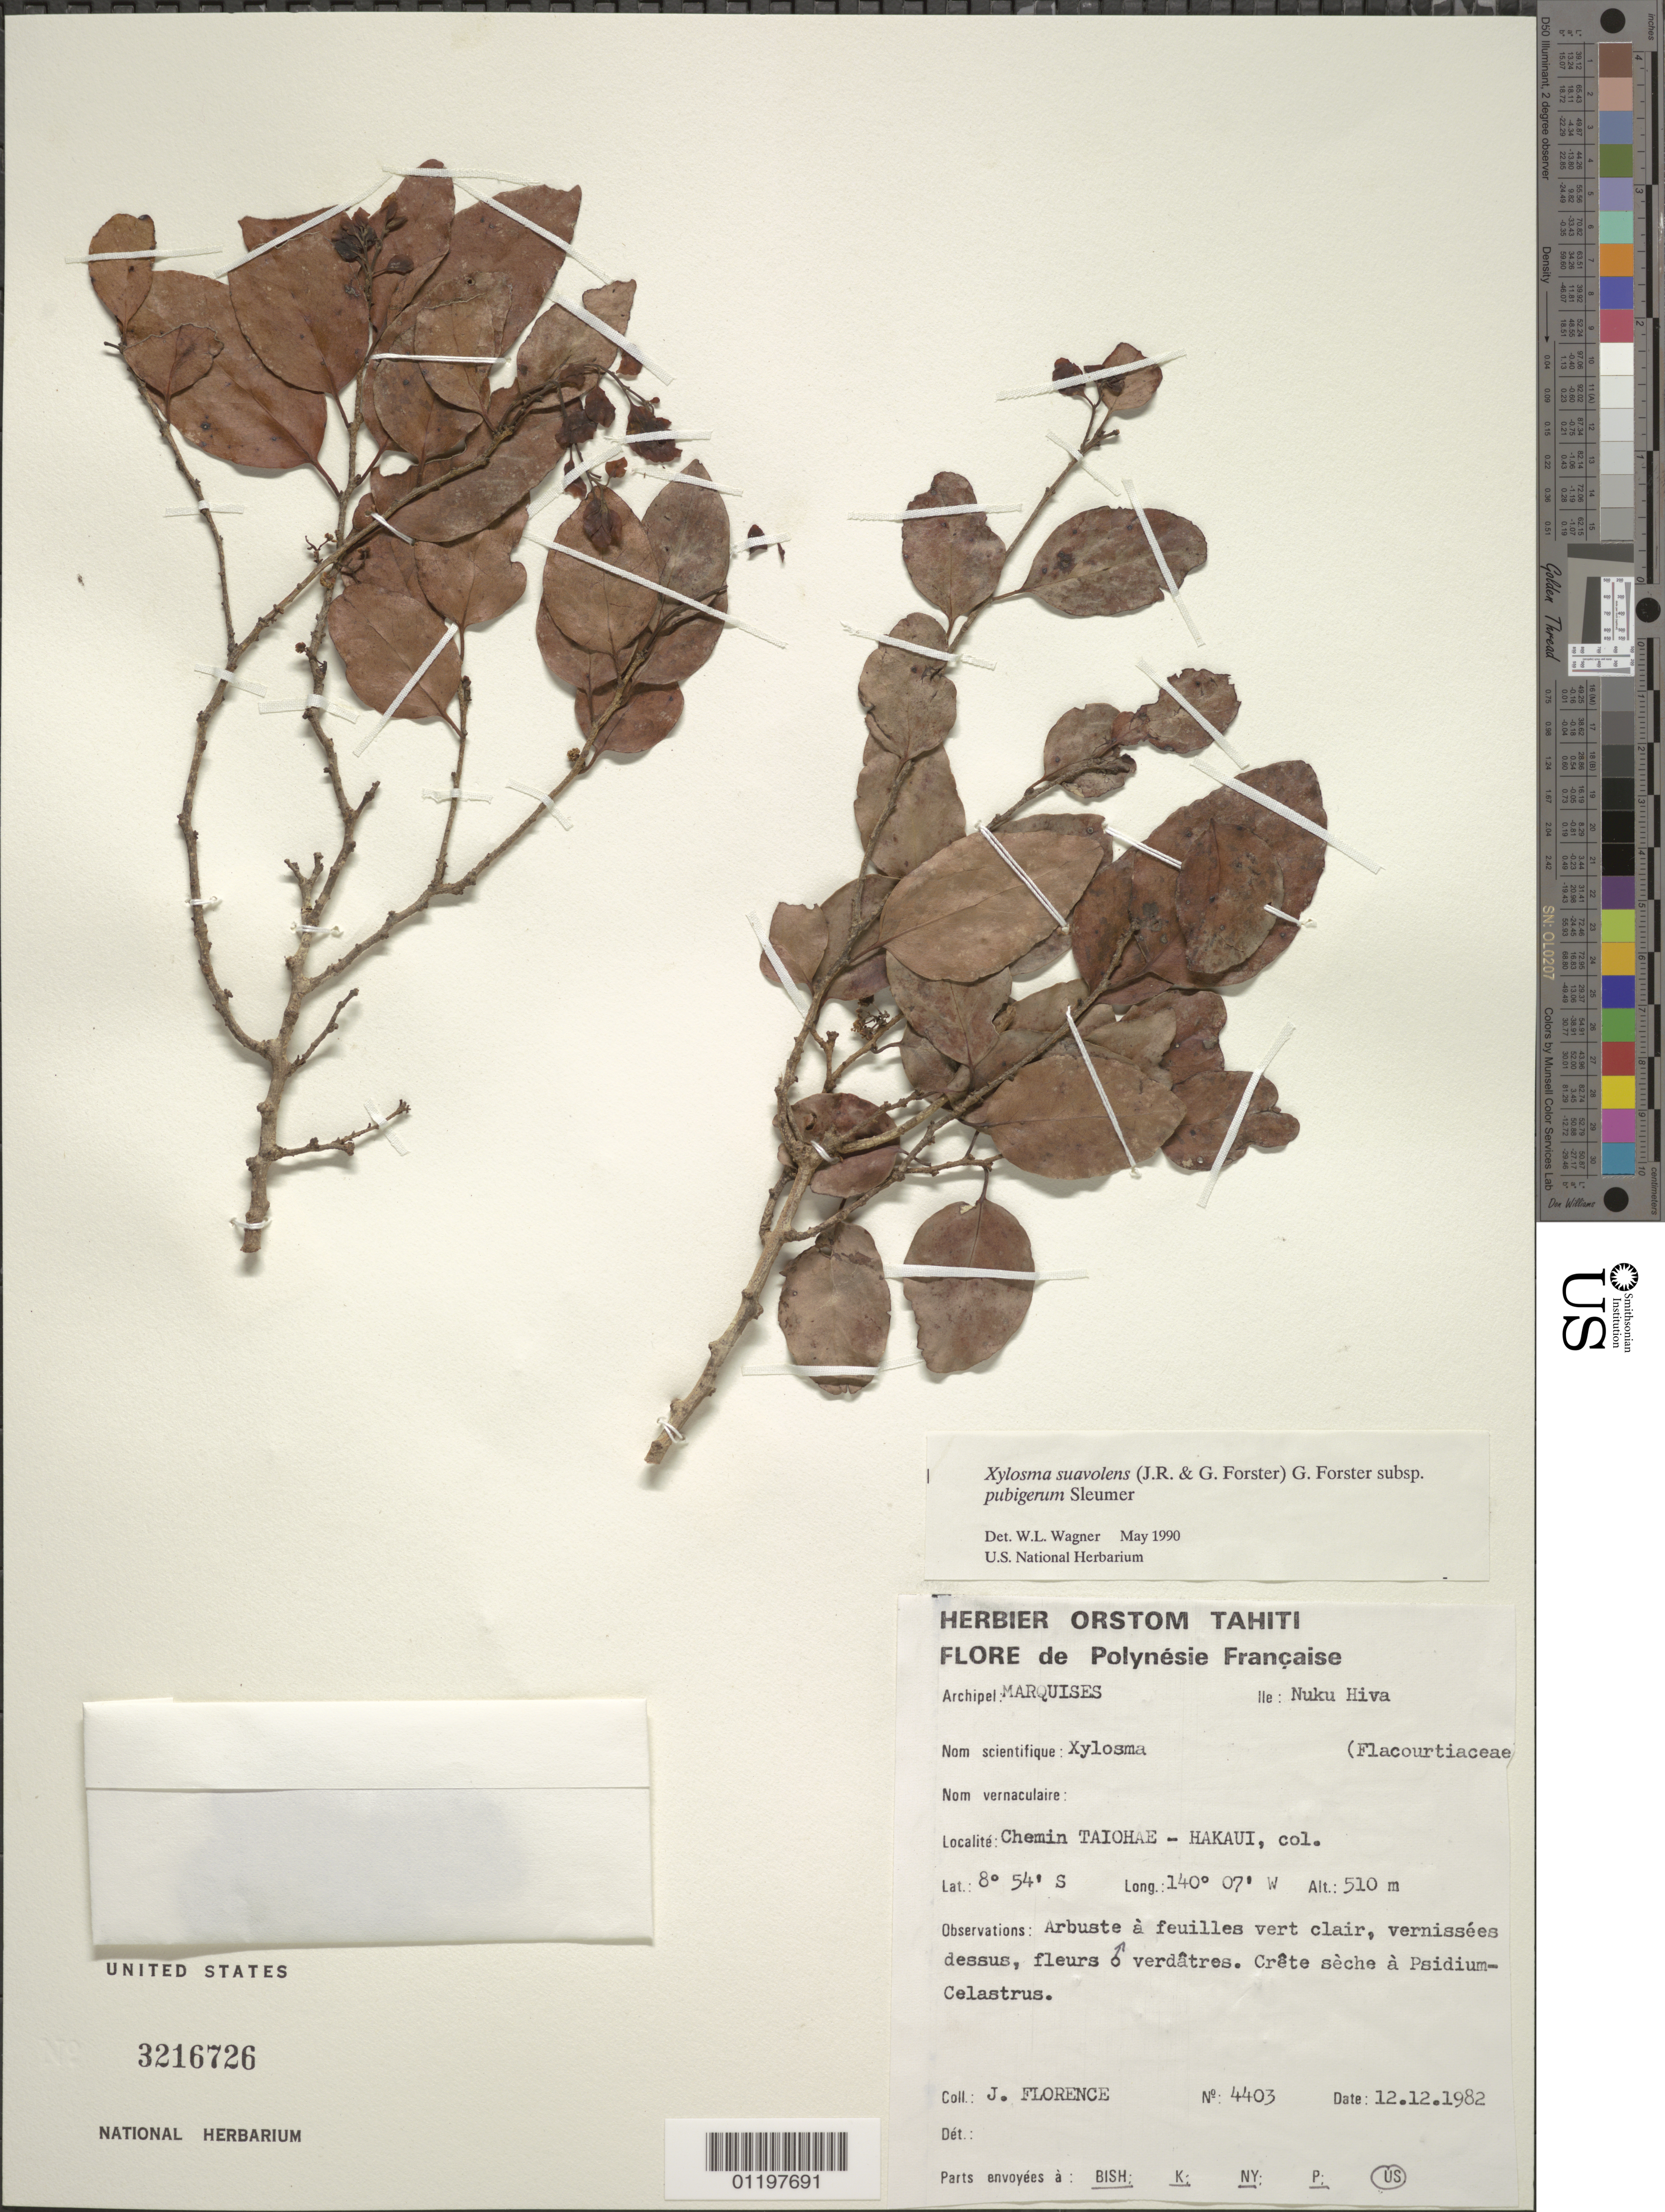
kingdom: Plantae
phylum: Tracheophyta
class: Magnoliopsida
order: Malpighiales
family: Salicaceae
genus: Xylosma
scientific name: Xylosma suaveolens subsp. pubigera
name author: Sleumer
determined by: Wagner, W. L., (BOT), Smithsonian Institution - National Museum of Natural History (UNITED STATES)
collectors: J. Florence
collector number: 4403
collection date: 1982-12-12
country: French Polynesia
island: Nuku Hiva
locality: Chemin Taiohae-Hakaui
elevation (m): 510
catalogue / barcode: US 3216726